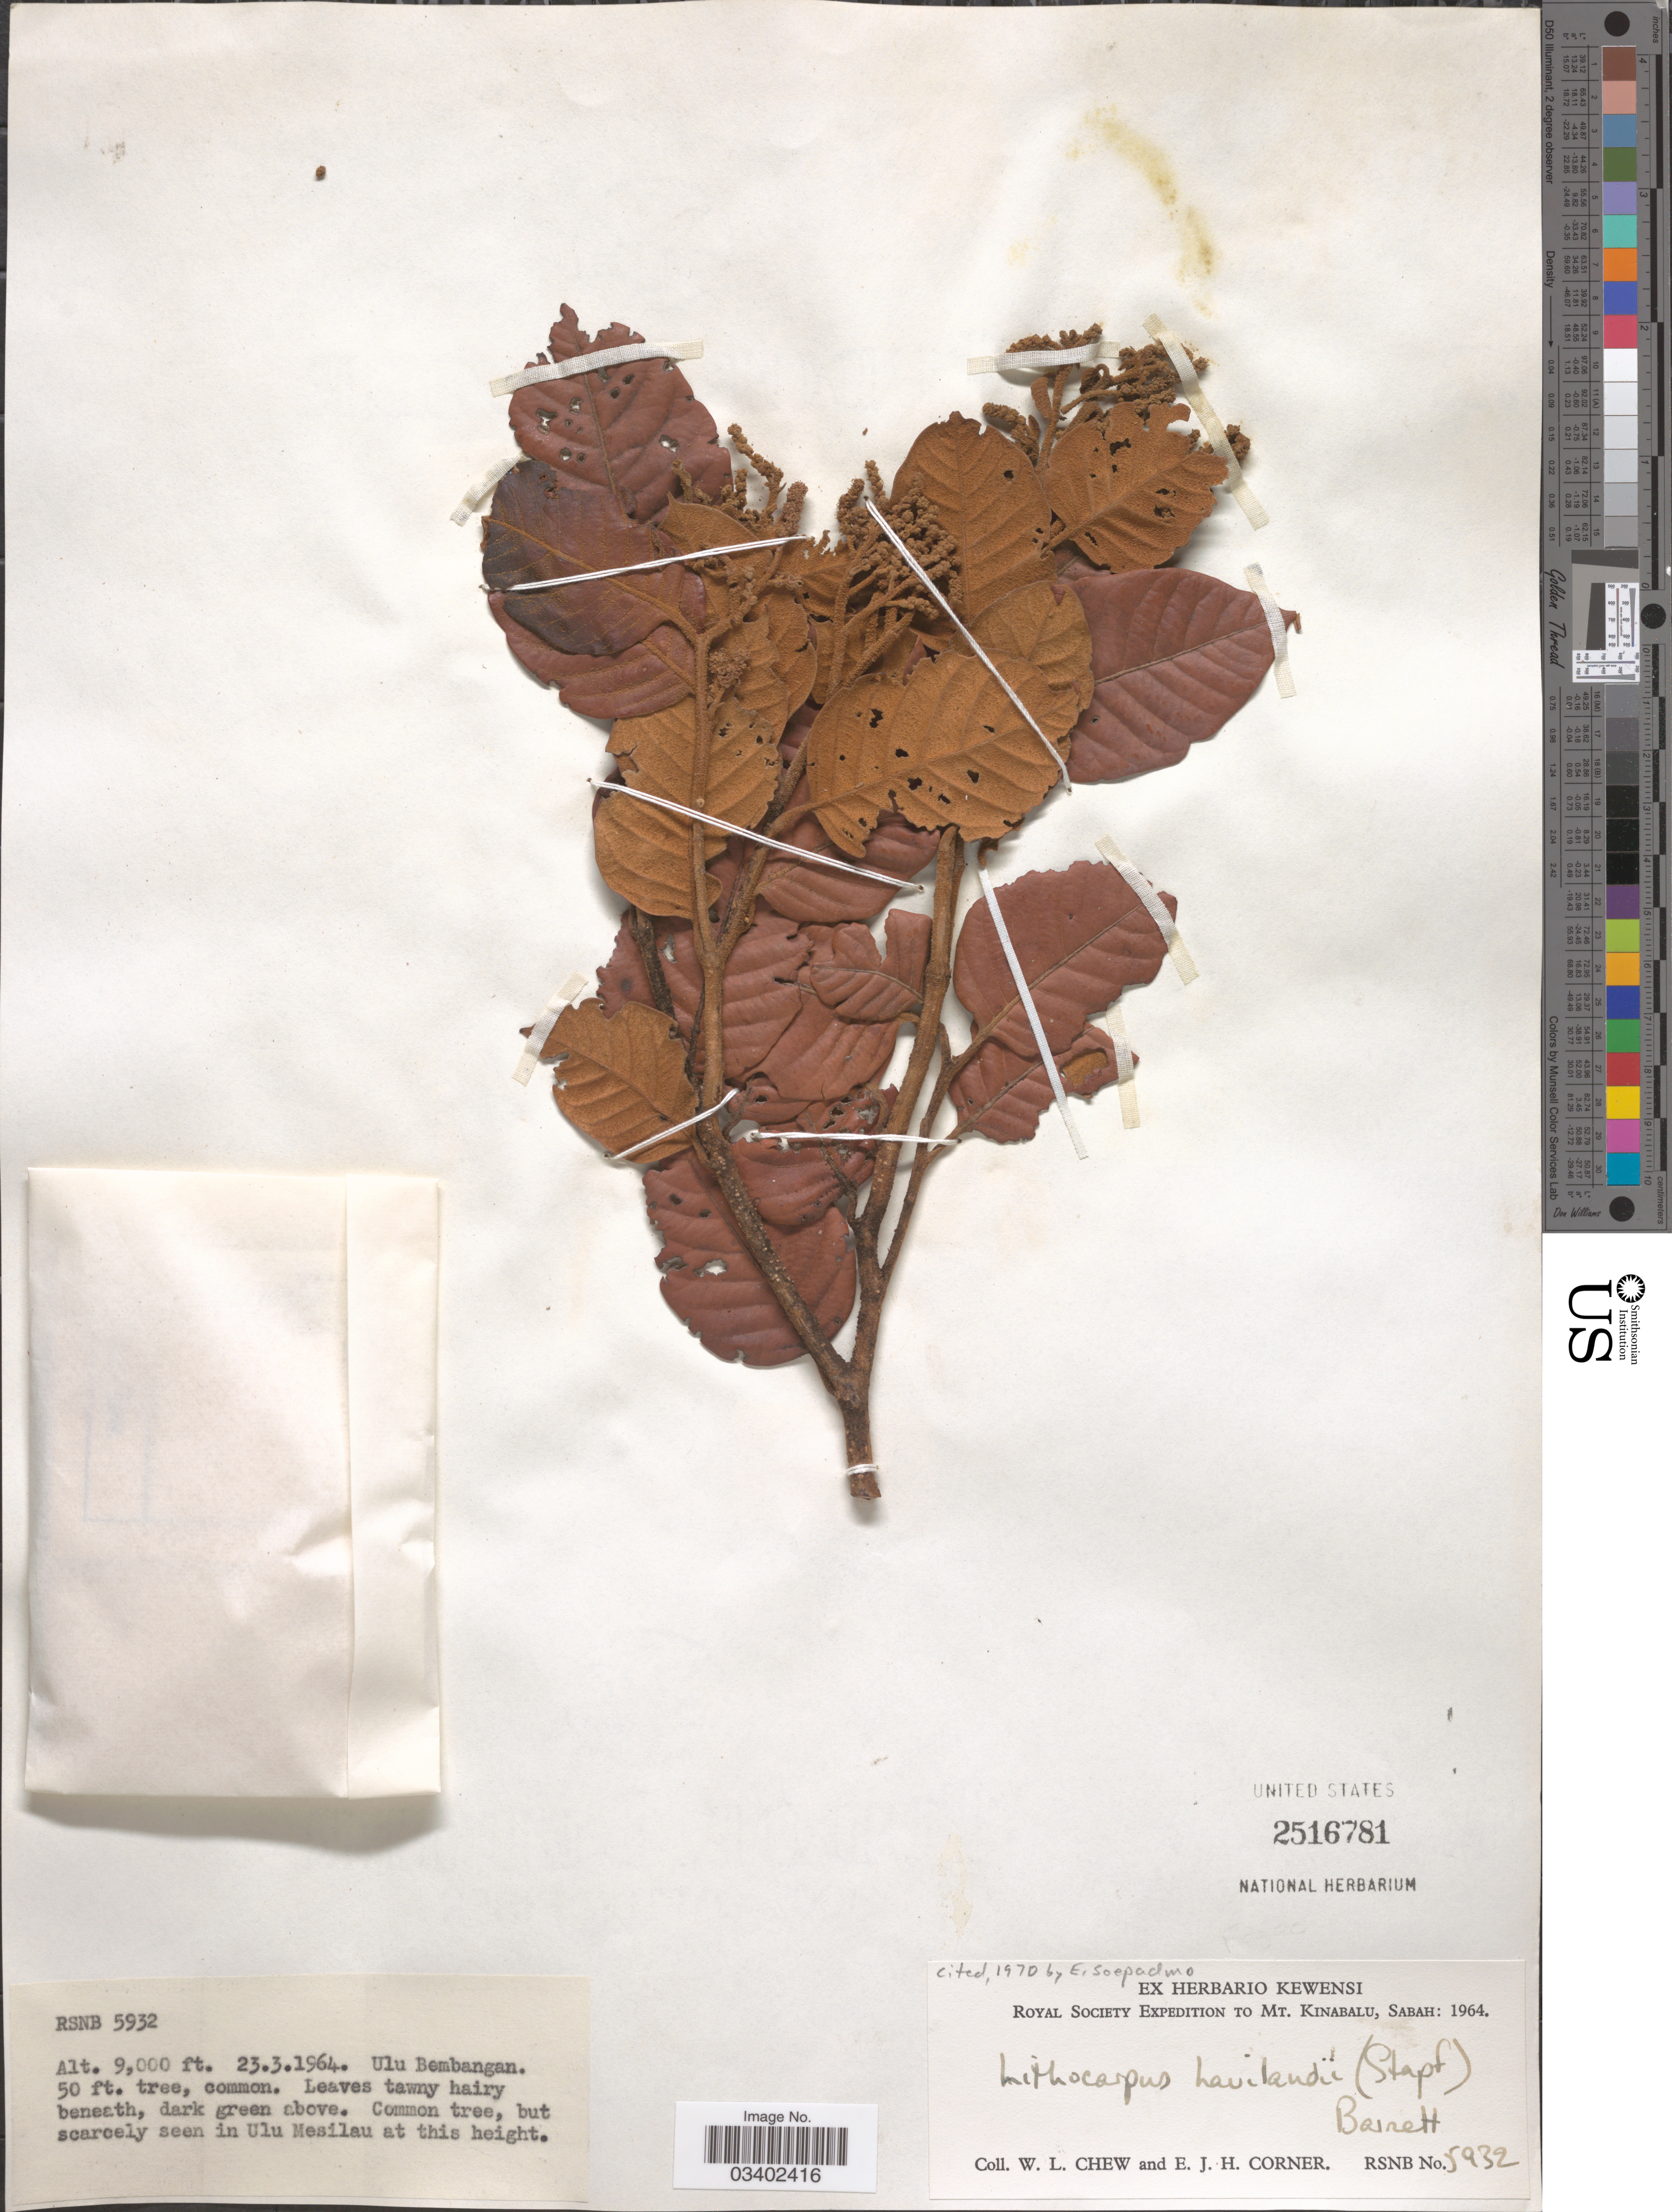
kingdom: Plantae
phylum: Tracheophyta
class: Magnoliopsida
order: Fagales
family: Fagaceae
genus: Lithocarpus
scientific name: Lithocarpus havilandii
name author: (Stapf) Barnett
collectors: W. Chew & E. Corner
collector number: RSNB 5932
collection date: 1964-03-23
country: Malaysia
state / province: Sabah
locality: Mt. Kinabalu. Ulu Bembangan.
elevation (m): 2743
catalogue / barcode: US 2516781